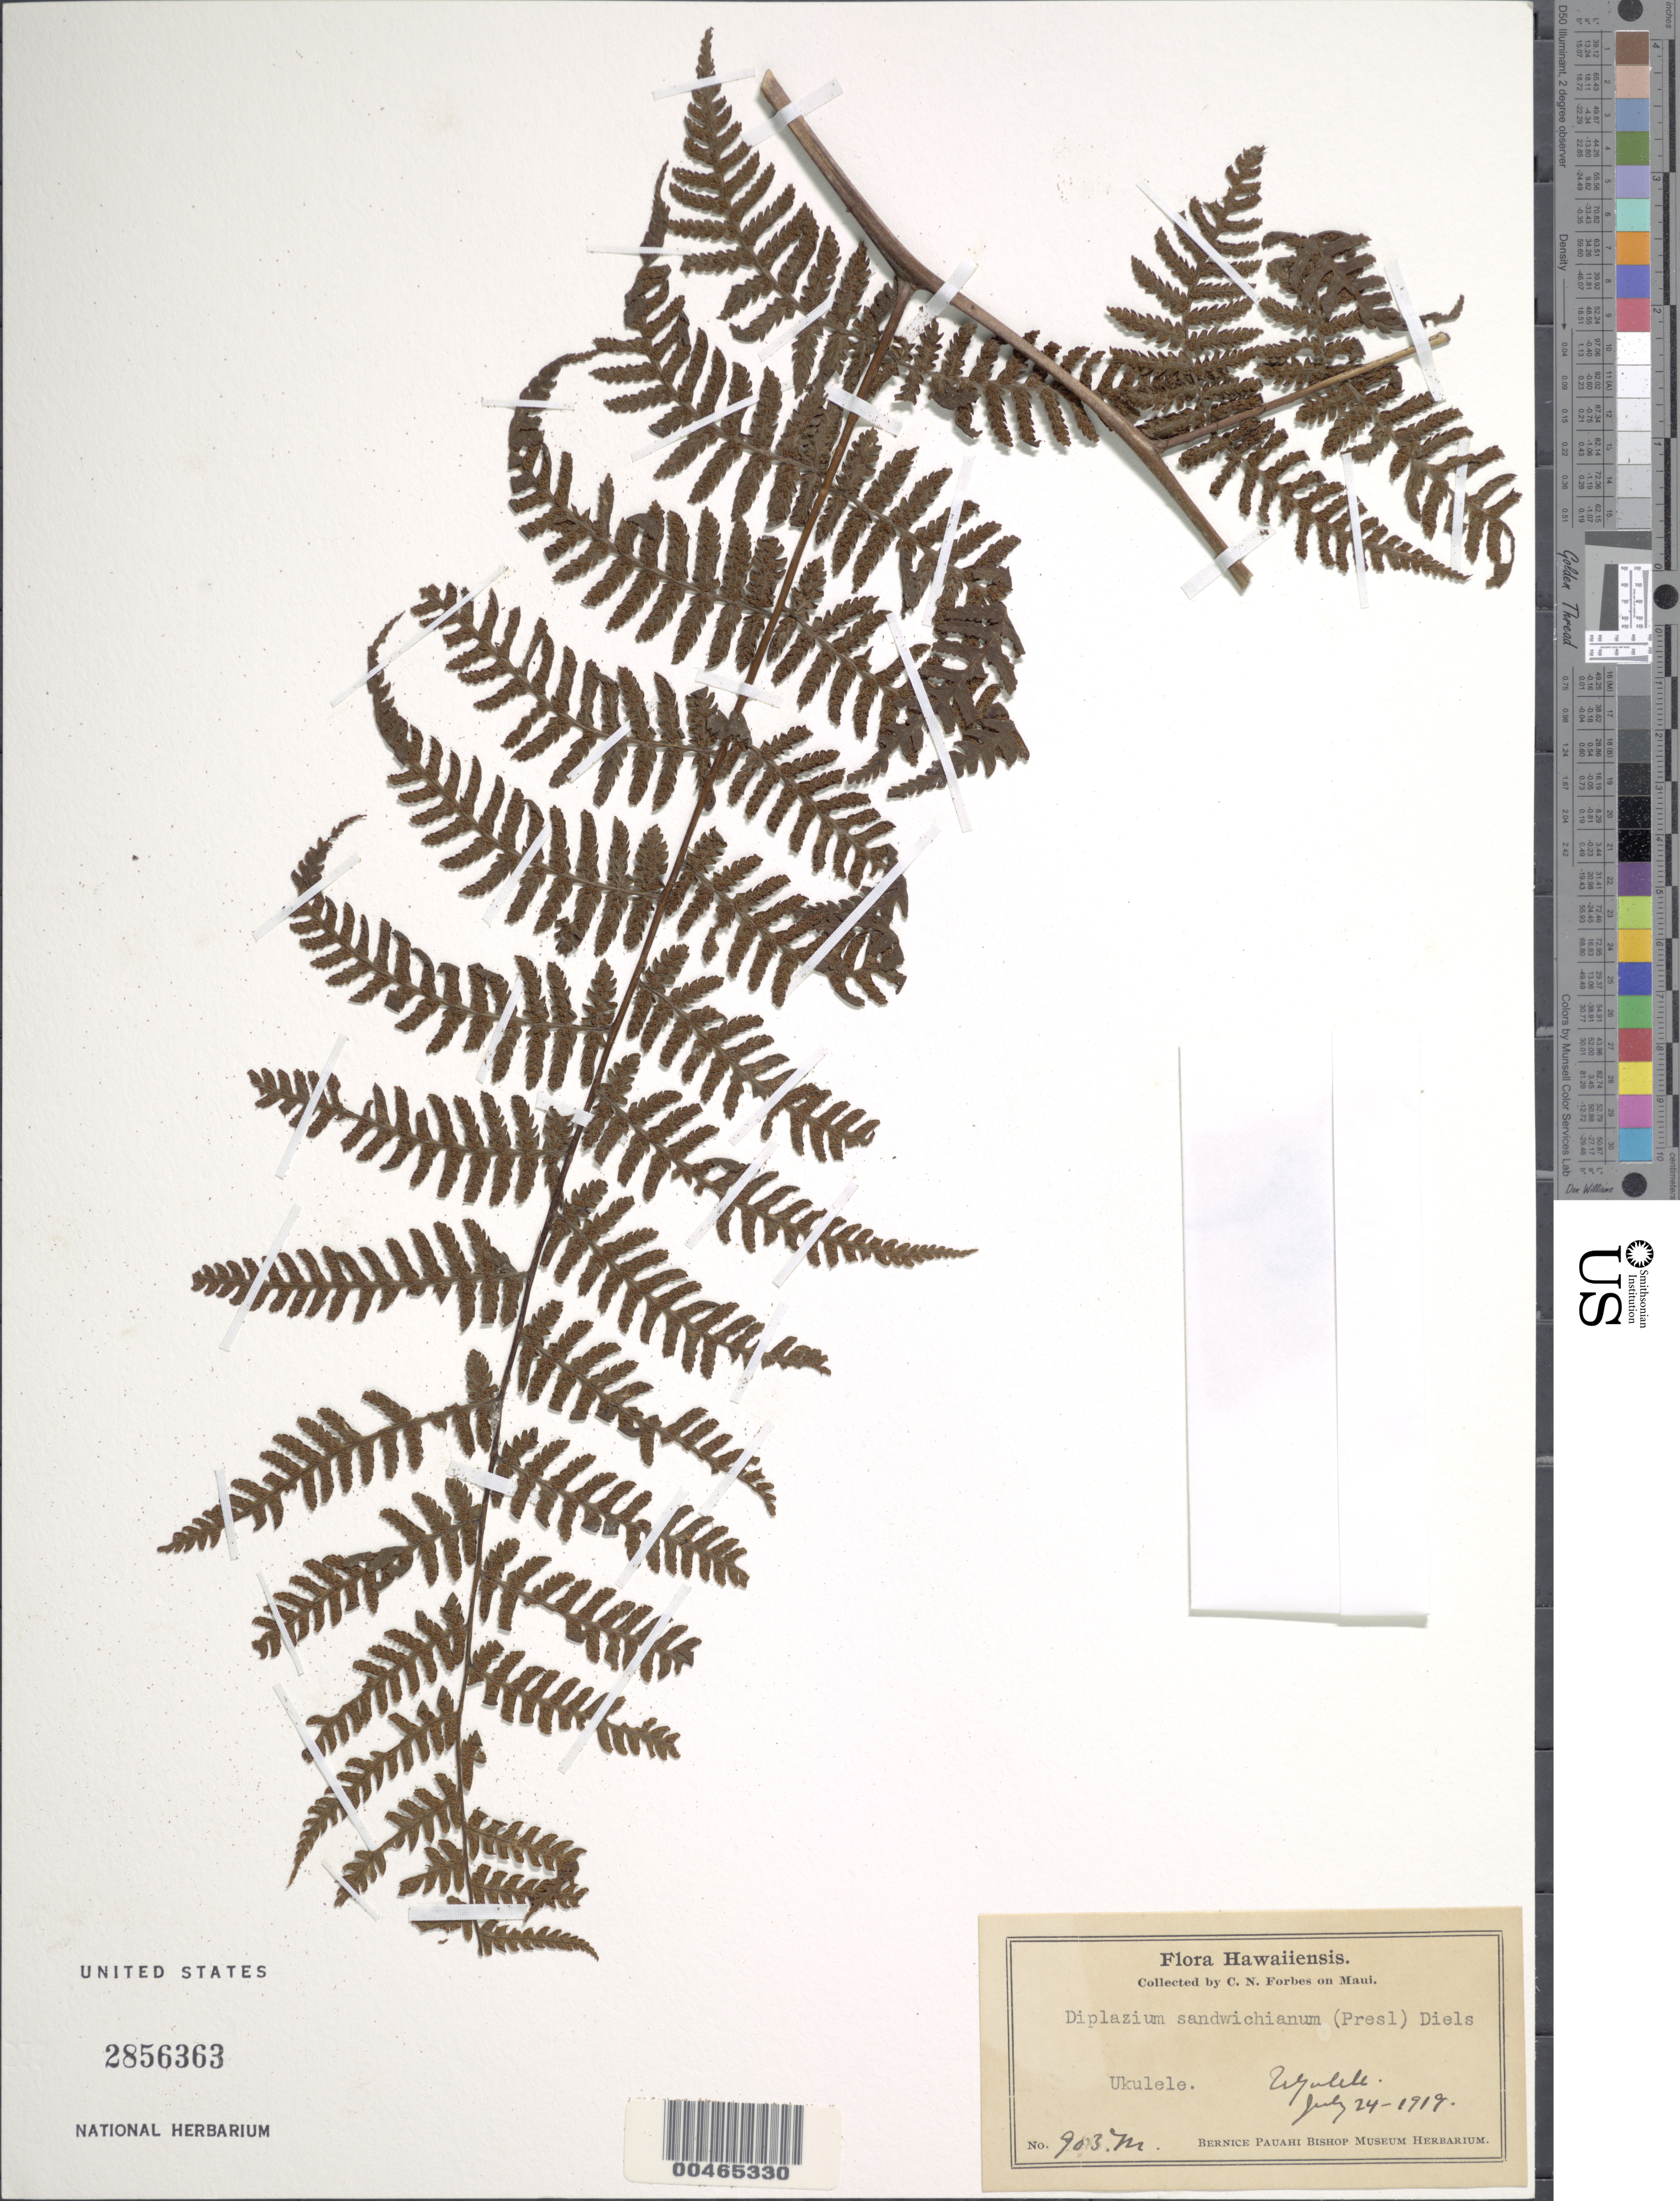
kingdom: Plantae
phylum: Tracheophyta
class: Polypodiopsida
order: Polypodiales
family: Athyriaceae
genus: Diplazium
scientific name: Diplazium sandwichianum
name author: (C. Presl) Diels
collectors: C. N. Forbes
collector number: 903.M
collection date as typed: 24 Jul 1919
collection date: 1919-07-24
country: United States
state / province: Hawaii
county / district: Maui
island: Maui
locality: Ukulele, Maui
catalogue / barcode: US 2856363